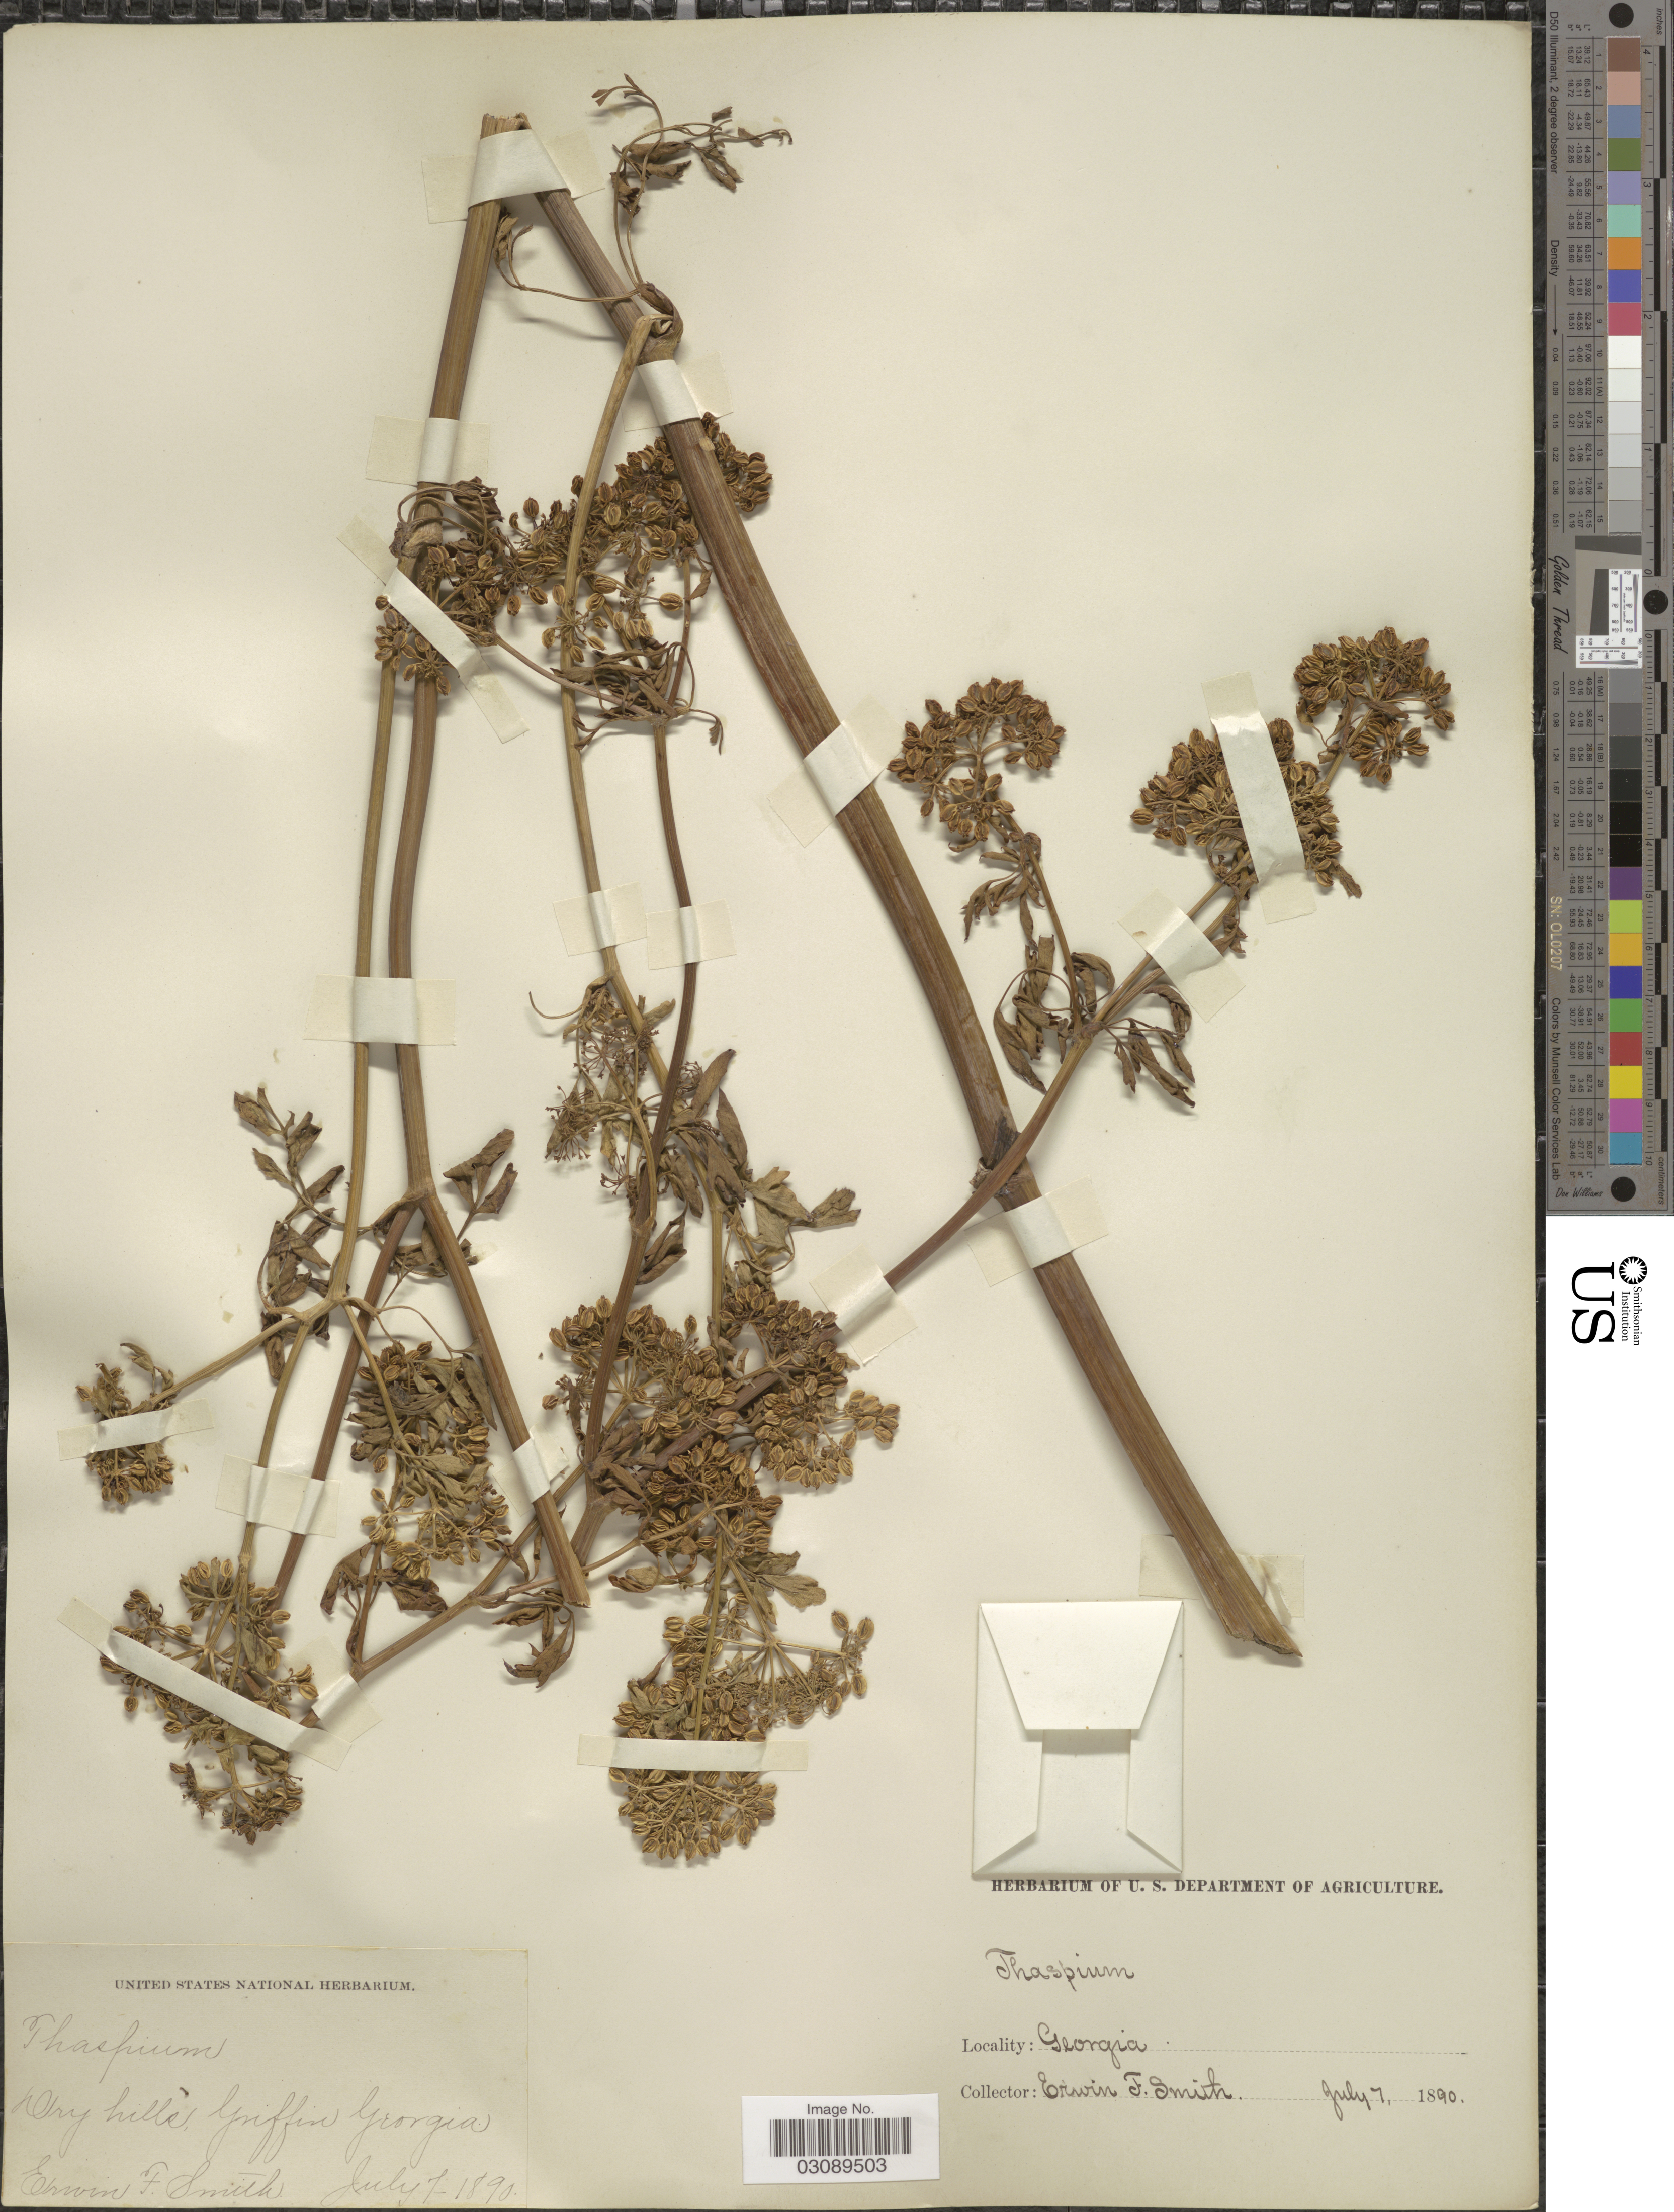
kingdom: Plantae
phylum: Tracheophyta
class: Magnoliopsida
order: Apiales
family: Apiaceae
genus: Thaspium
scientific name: Thaspium barbinode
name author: (Michx.) Nutt.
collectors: E. F. Smith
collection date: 1890-07-07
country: United States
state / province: Georgia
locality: Griffin.